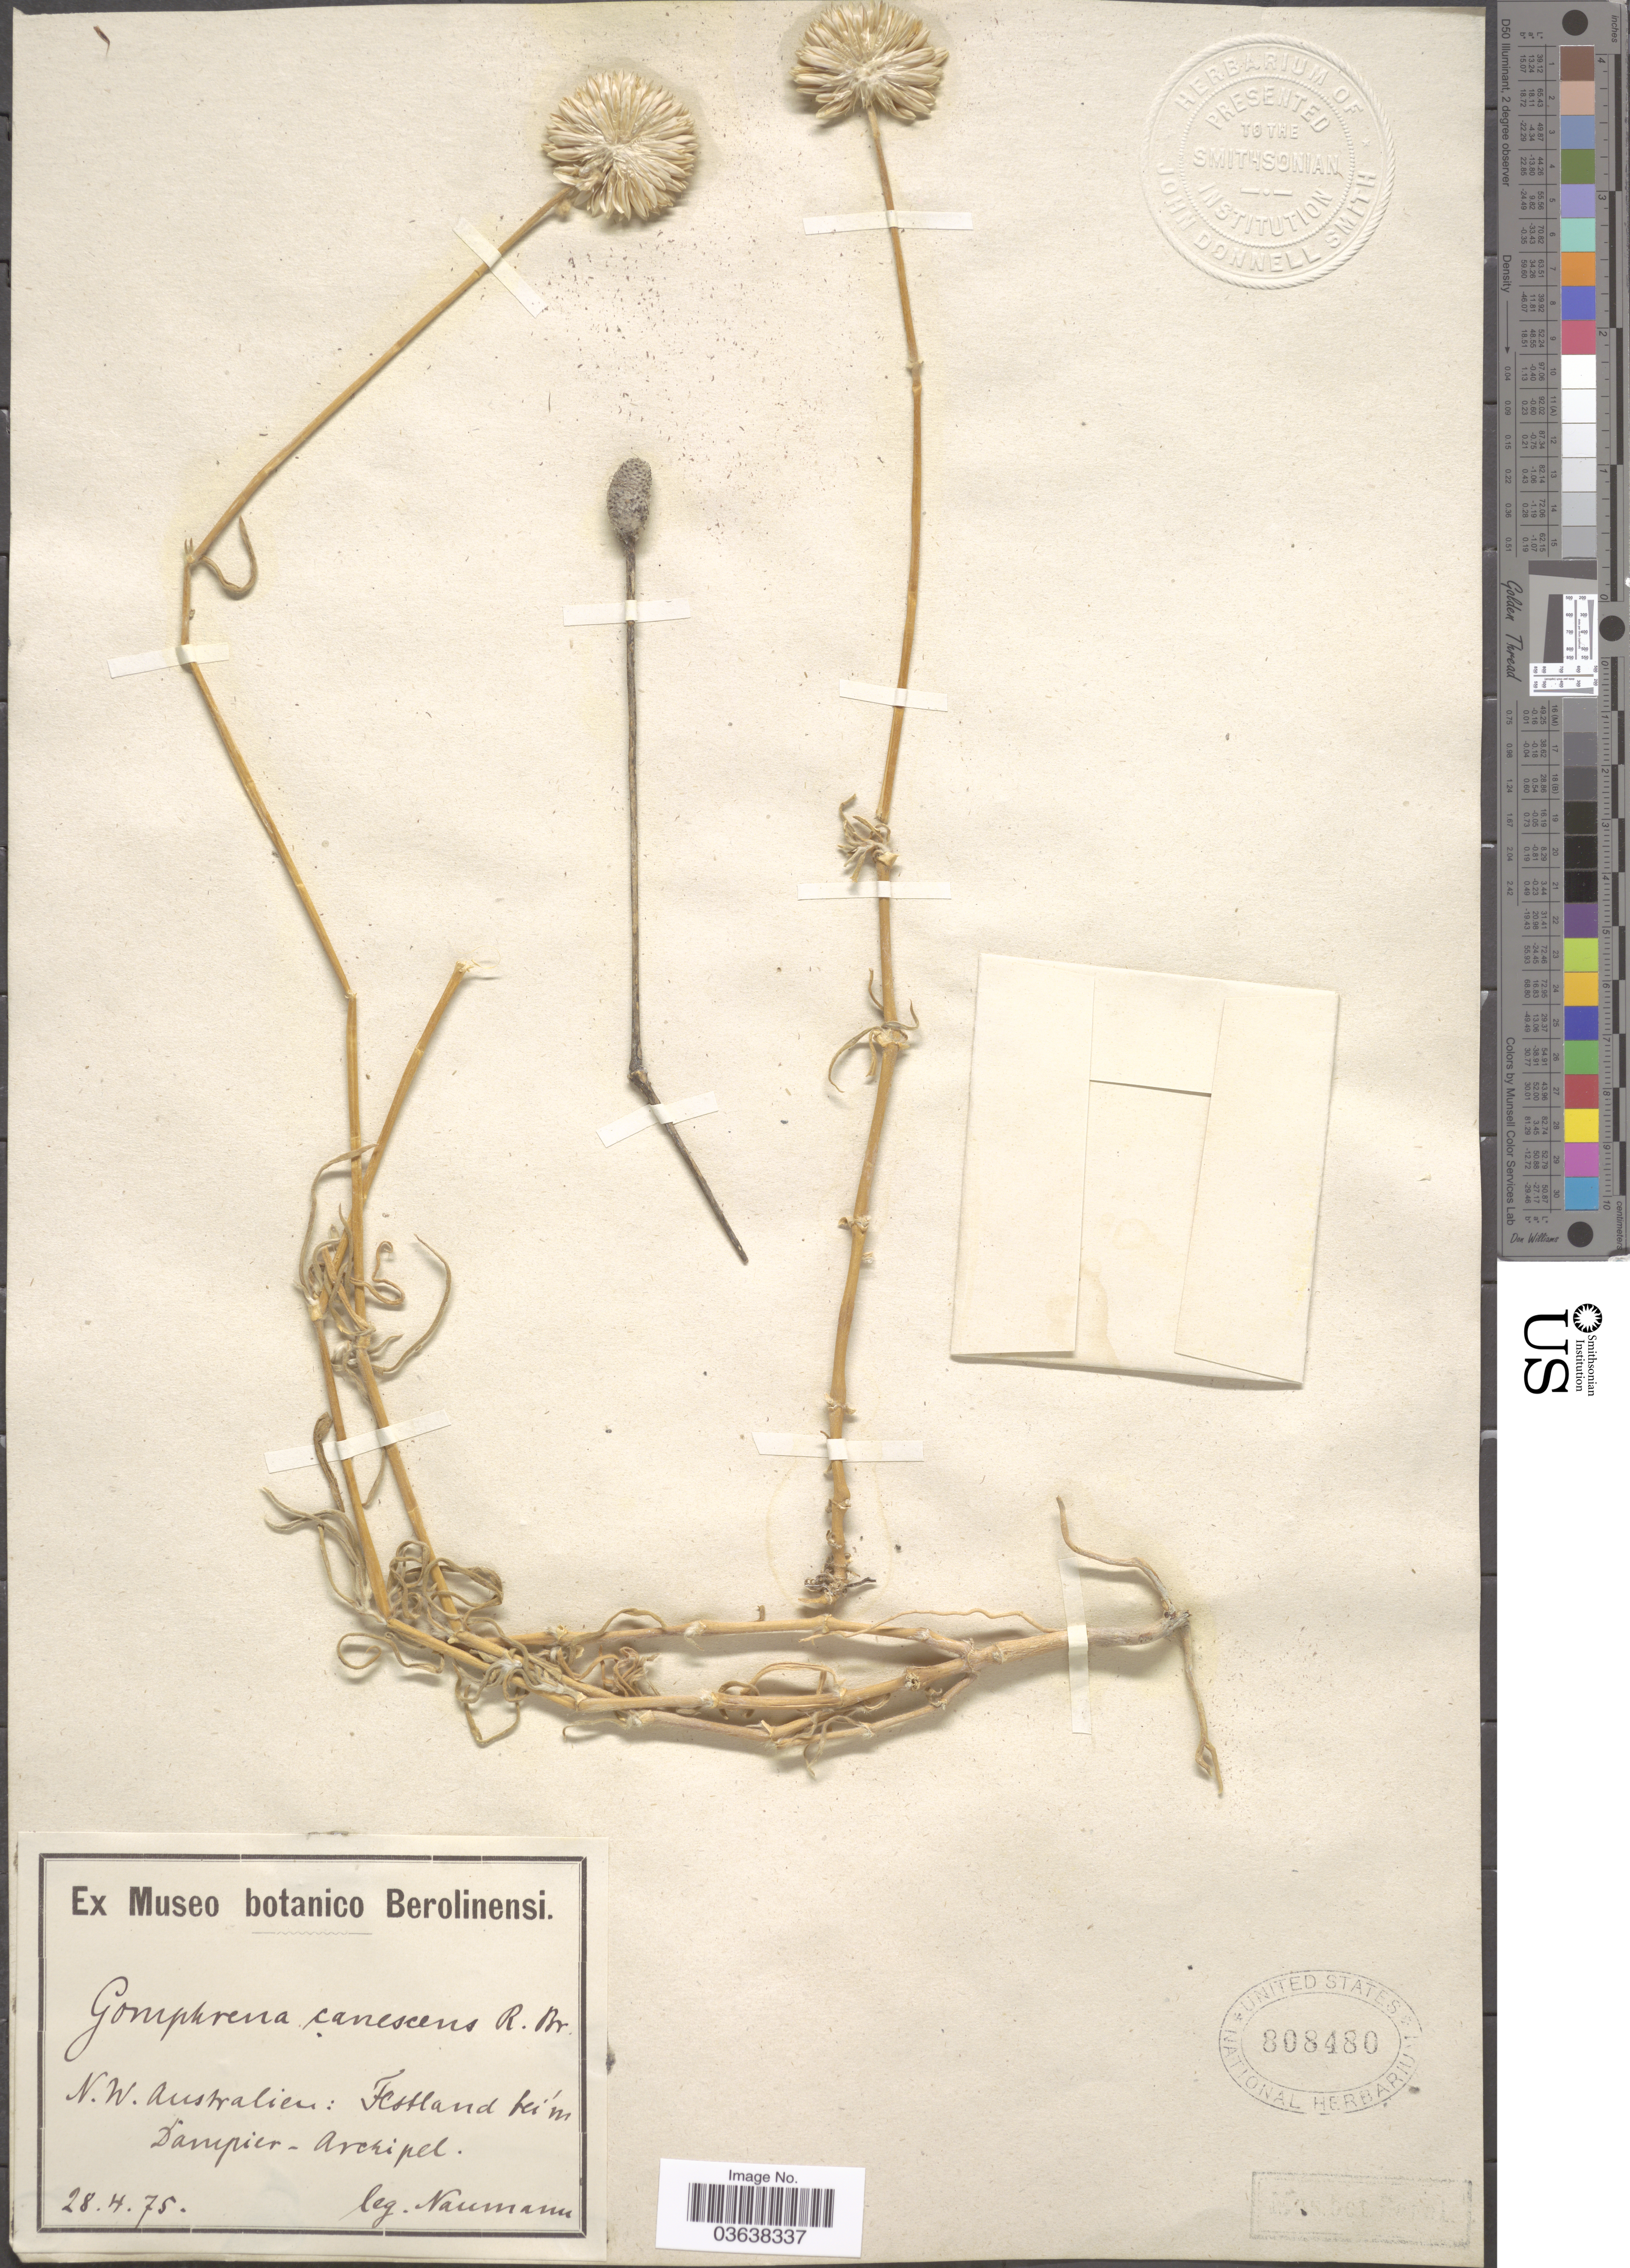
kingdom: Plantae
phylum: Tracheophyta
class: Magnoliopsida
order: Caryophyllales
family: Amaranthaceae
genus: Gomphrena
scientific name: Gomphrena canescens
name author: R. Br.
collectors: -. Naumann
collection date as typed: Transcribed d/m/y: 28/4/75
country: Australia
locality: N. W. Australia: Festland bei'm Dampier-Archipel.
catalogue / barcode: US 808480